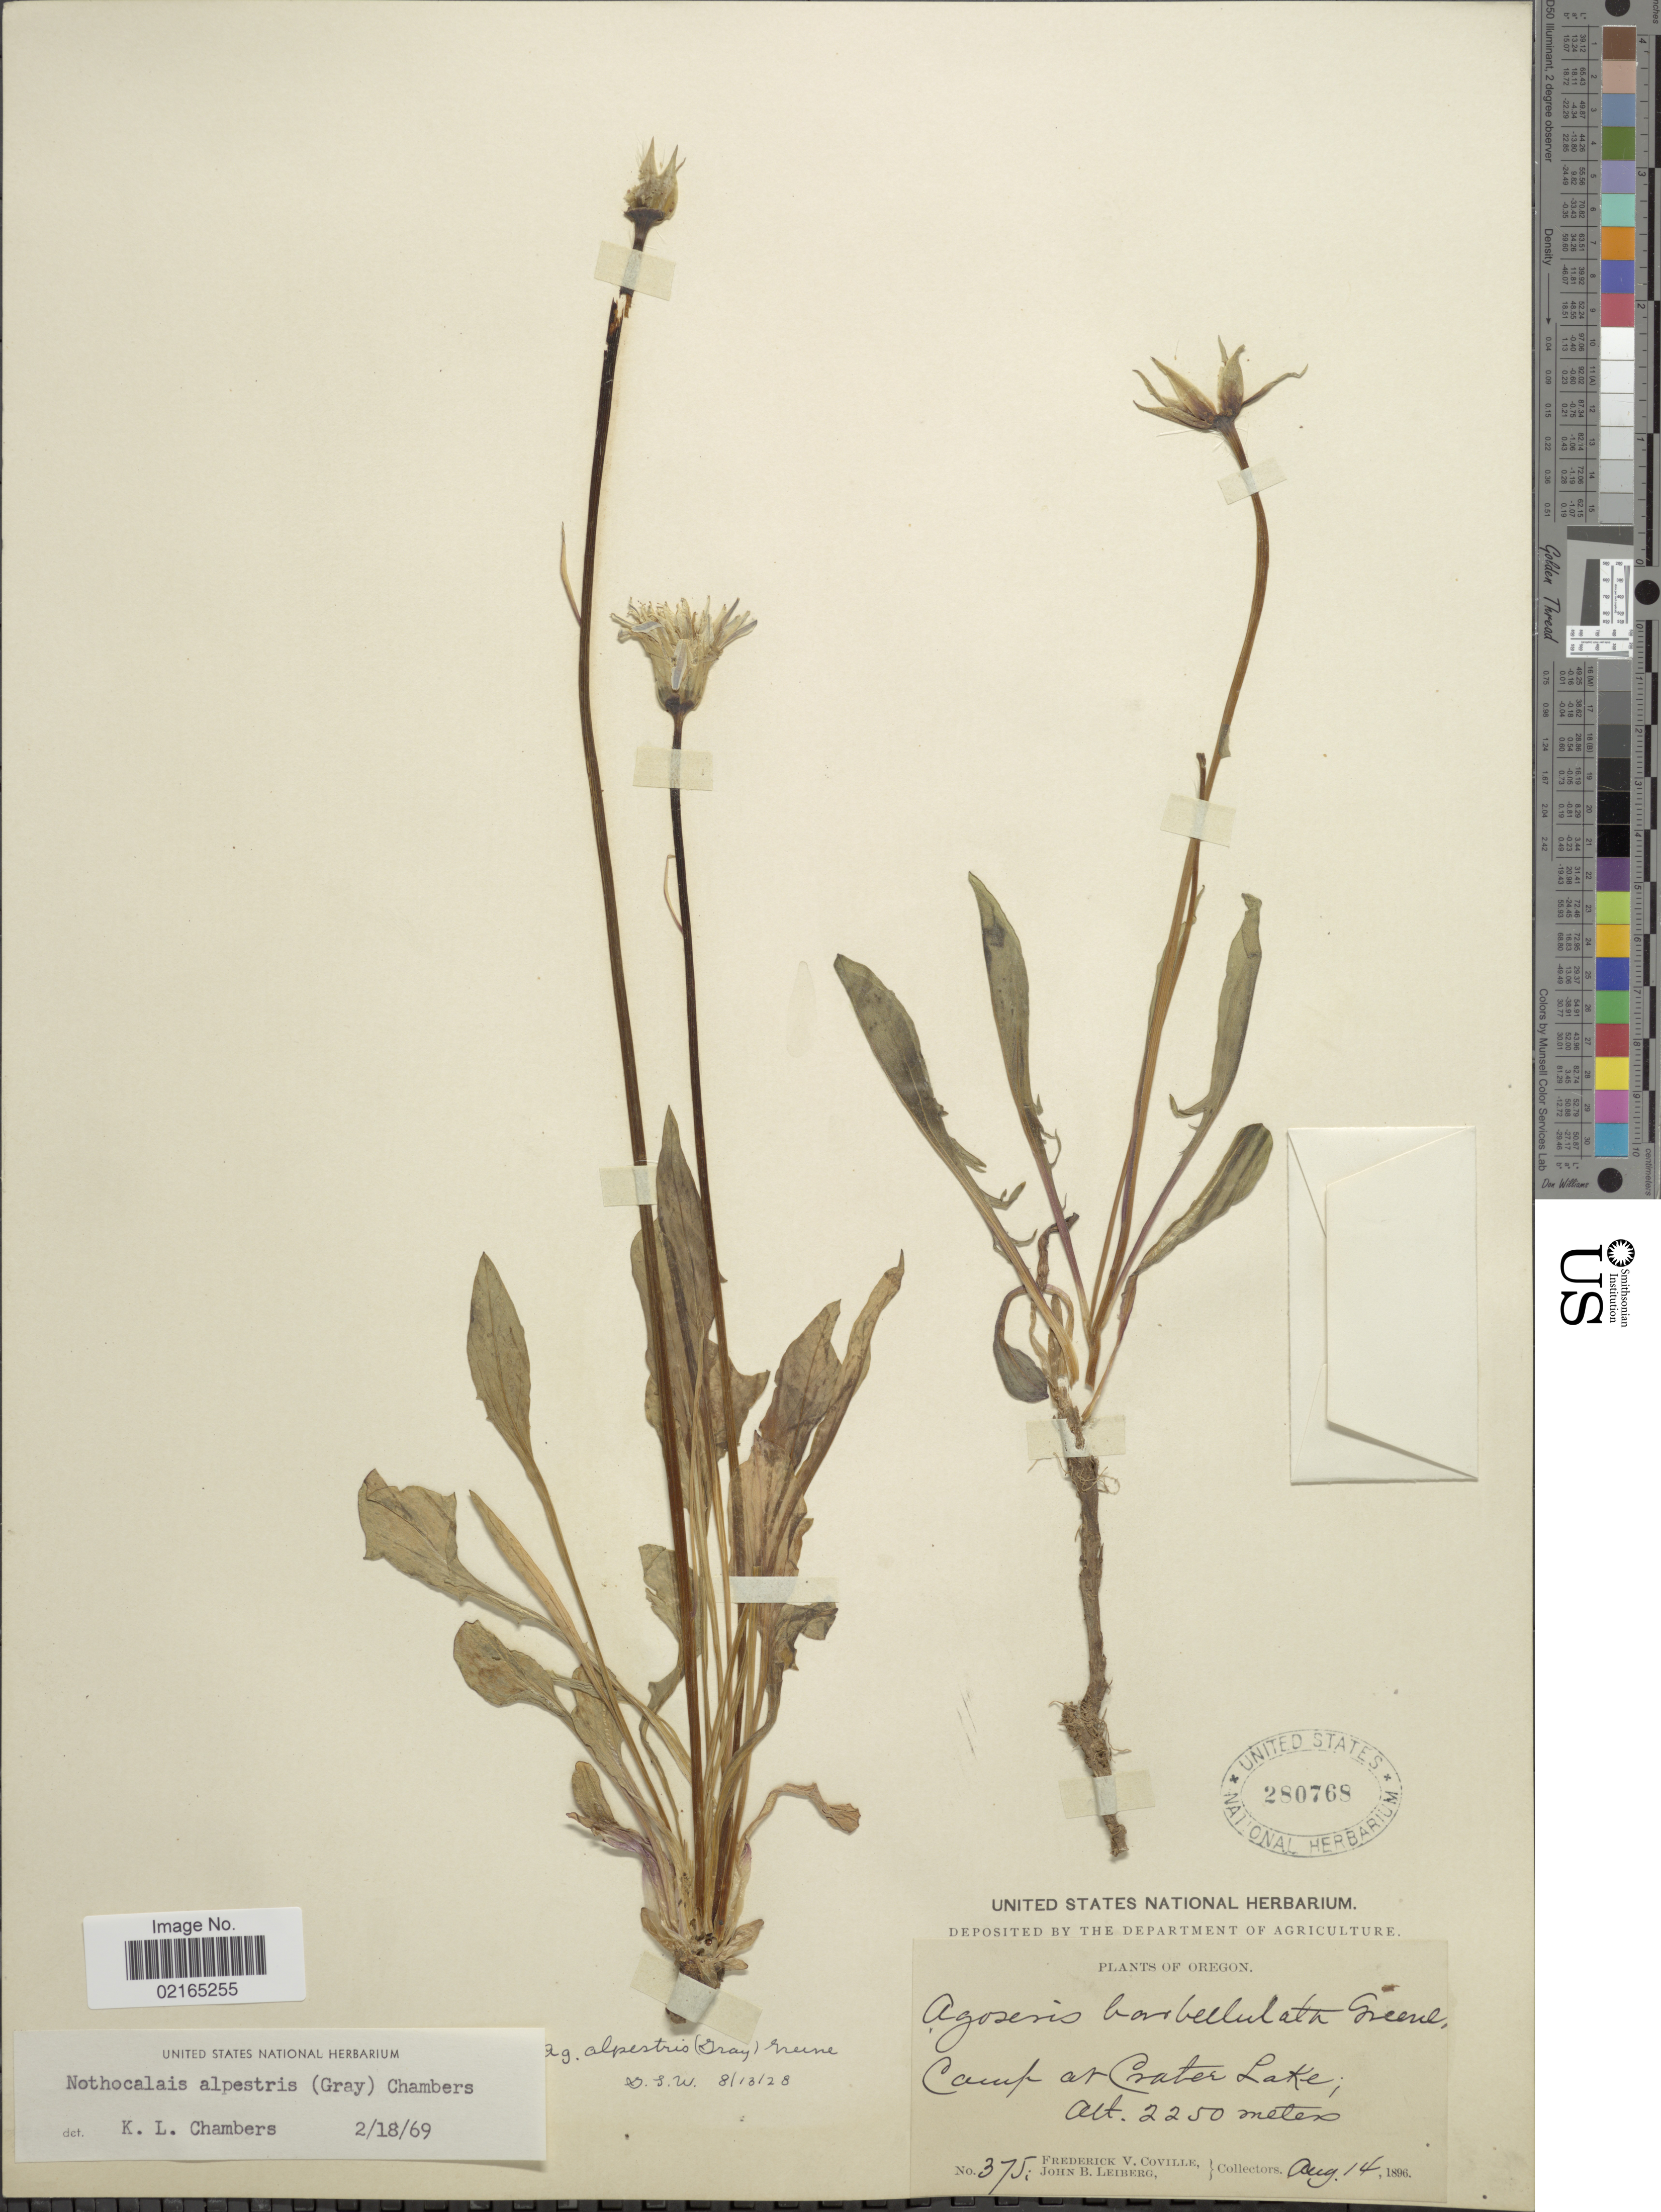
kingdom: Plantae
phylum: Tracheophyta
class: Magnoliopsida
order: Asterales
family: Asteraceae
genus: Nothocalais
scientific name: Nothocalais alpestris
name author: (A. Gray) K.L. Chambers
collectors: F. V. Coville & J. B. Leiberg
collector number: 375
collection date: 1896-08-14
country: United States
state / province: Oregon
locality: Camp at Crater Lake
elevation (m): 2250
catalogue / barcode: US 280768